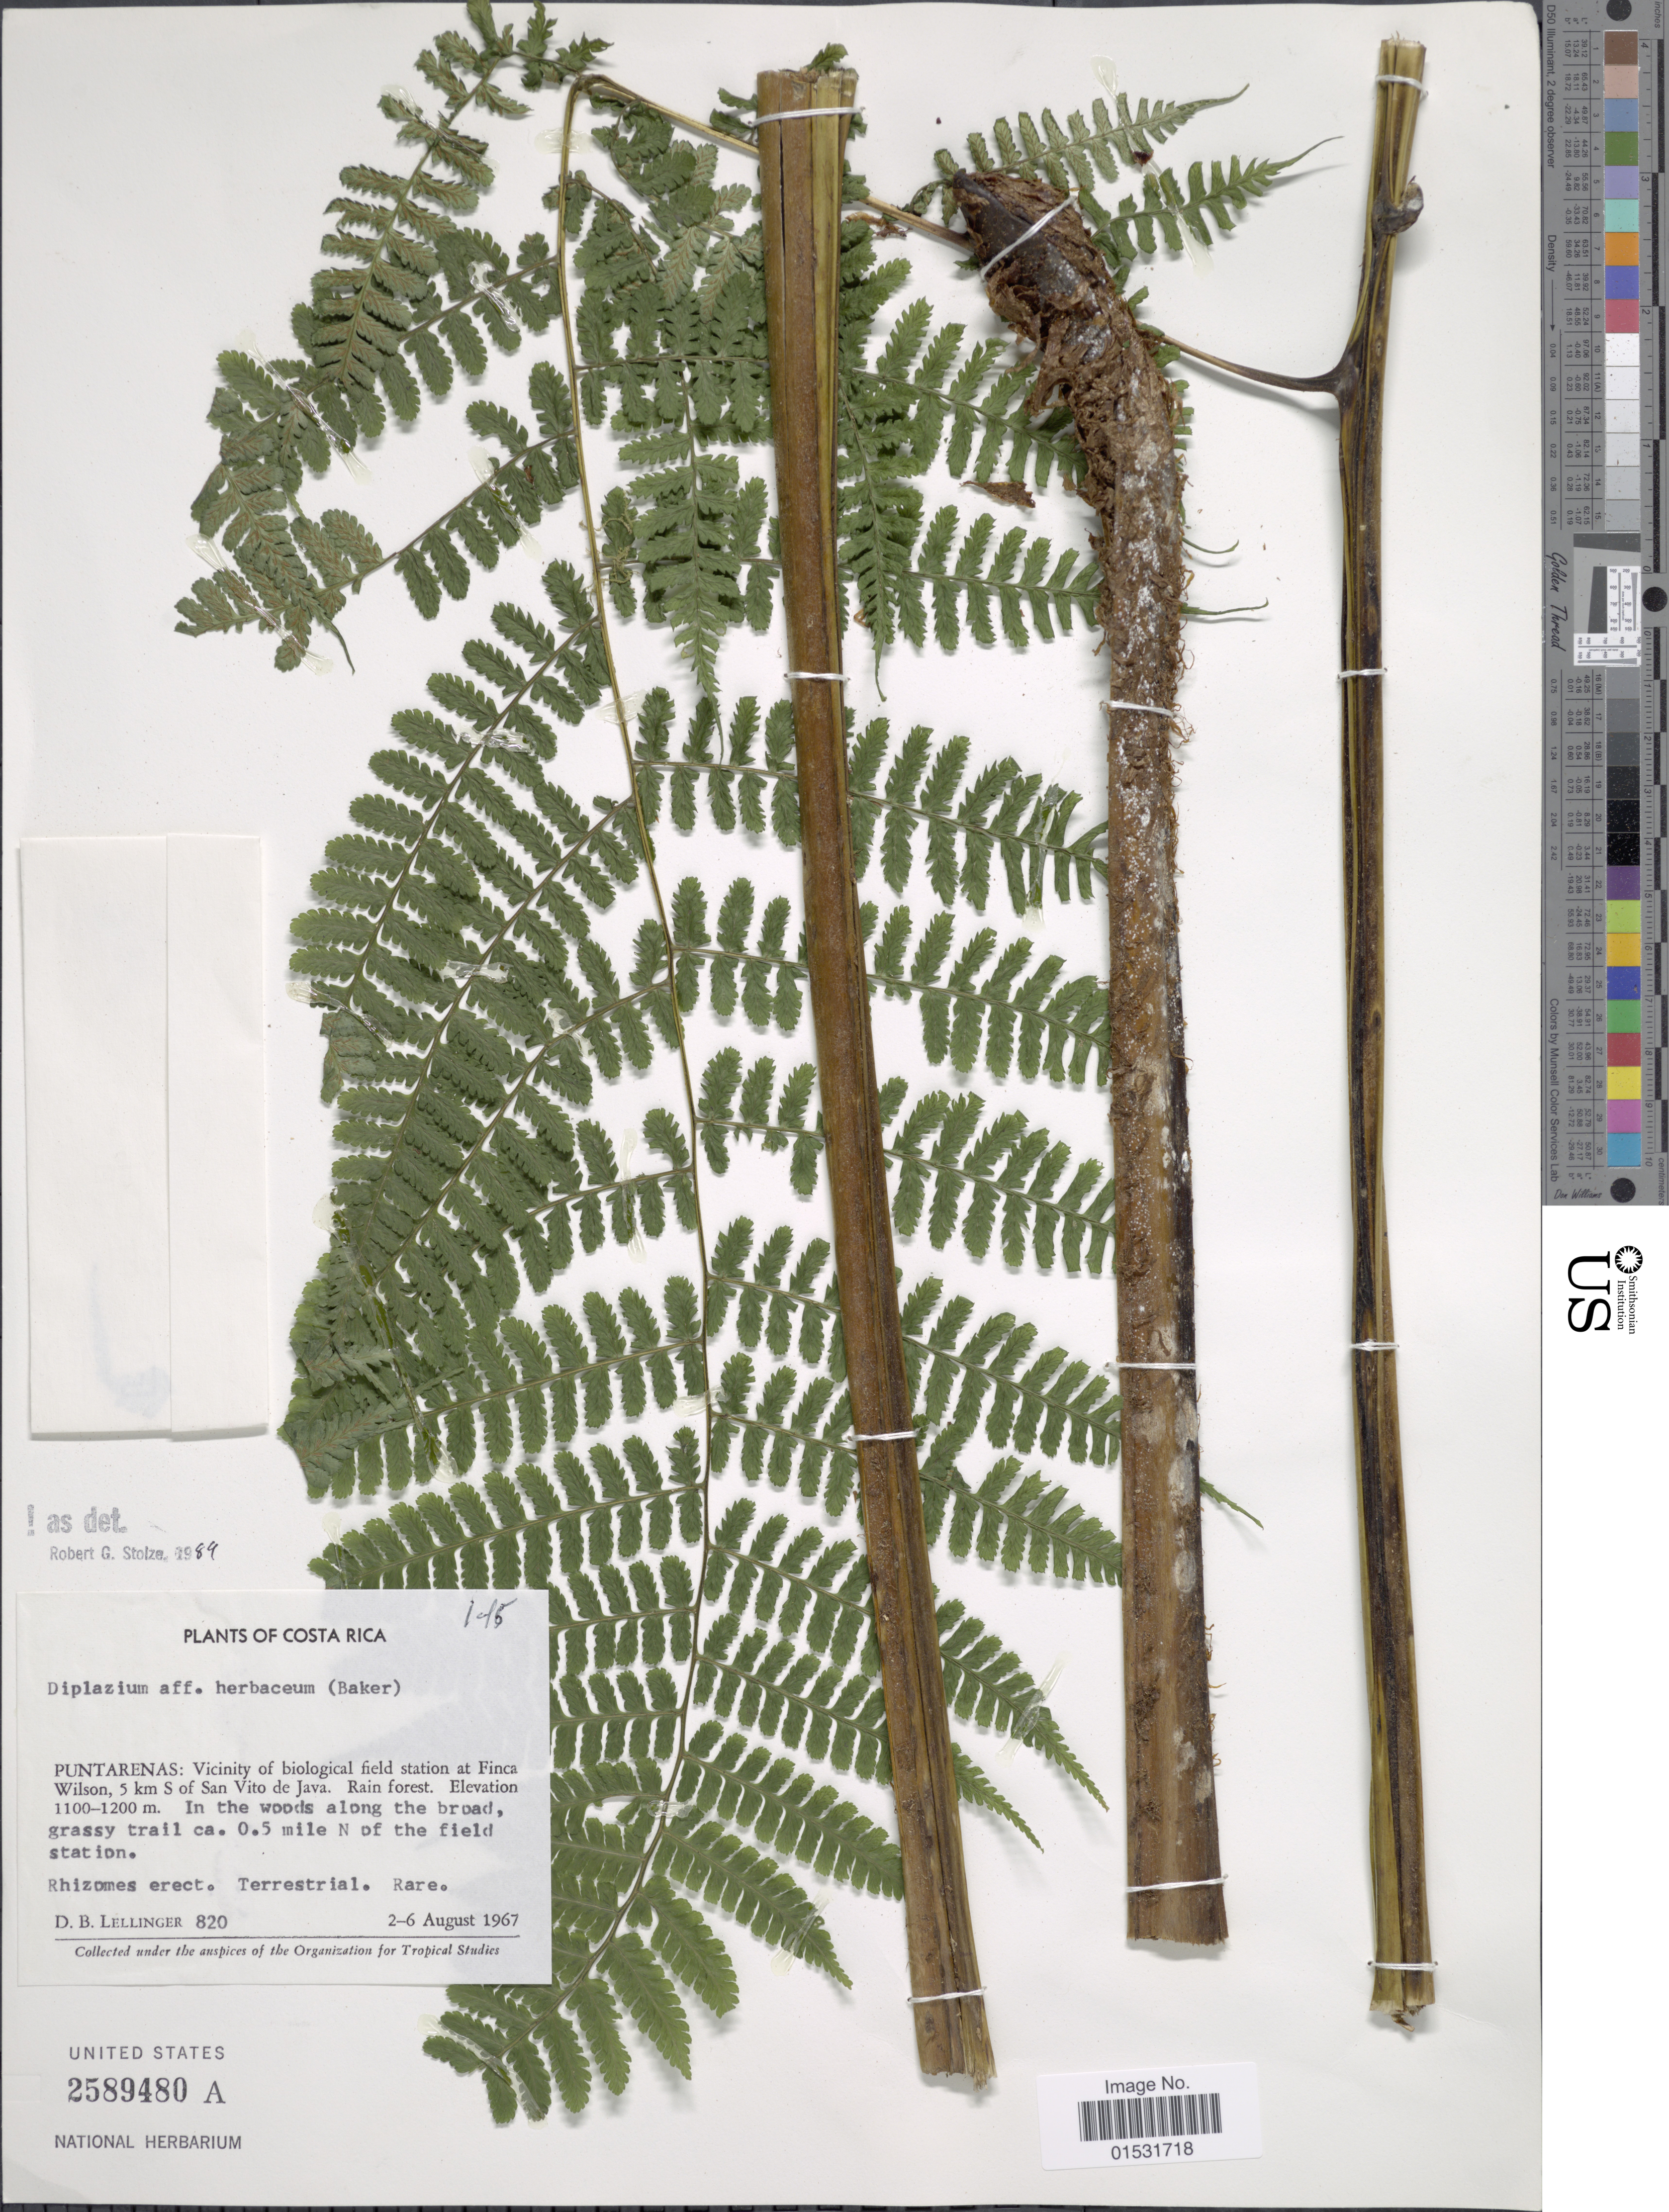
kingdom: Plantae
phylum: Tracheophyta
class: Polypodiopsida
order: Polypodiales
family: Athyriaceae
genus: Diplazium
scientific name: Diplazium gomezianum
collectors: D. B. Lellinger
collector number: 820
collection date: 1967-08-02/1967-08-06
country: Costa Rica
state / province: Puntarenas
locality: Vicinity of biological field station at Finca Wilson, 5 km S of San Vito de Java.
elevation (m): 1100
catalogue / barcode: US 2589480A